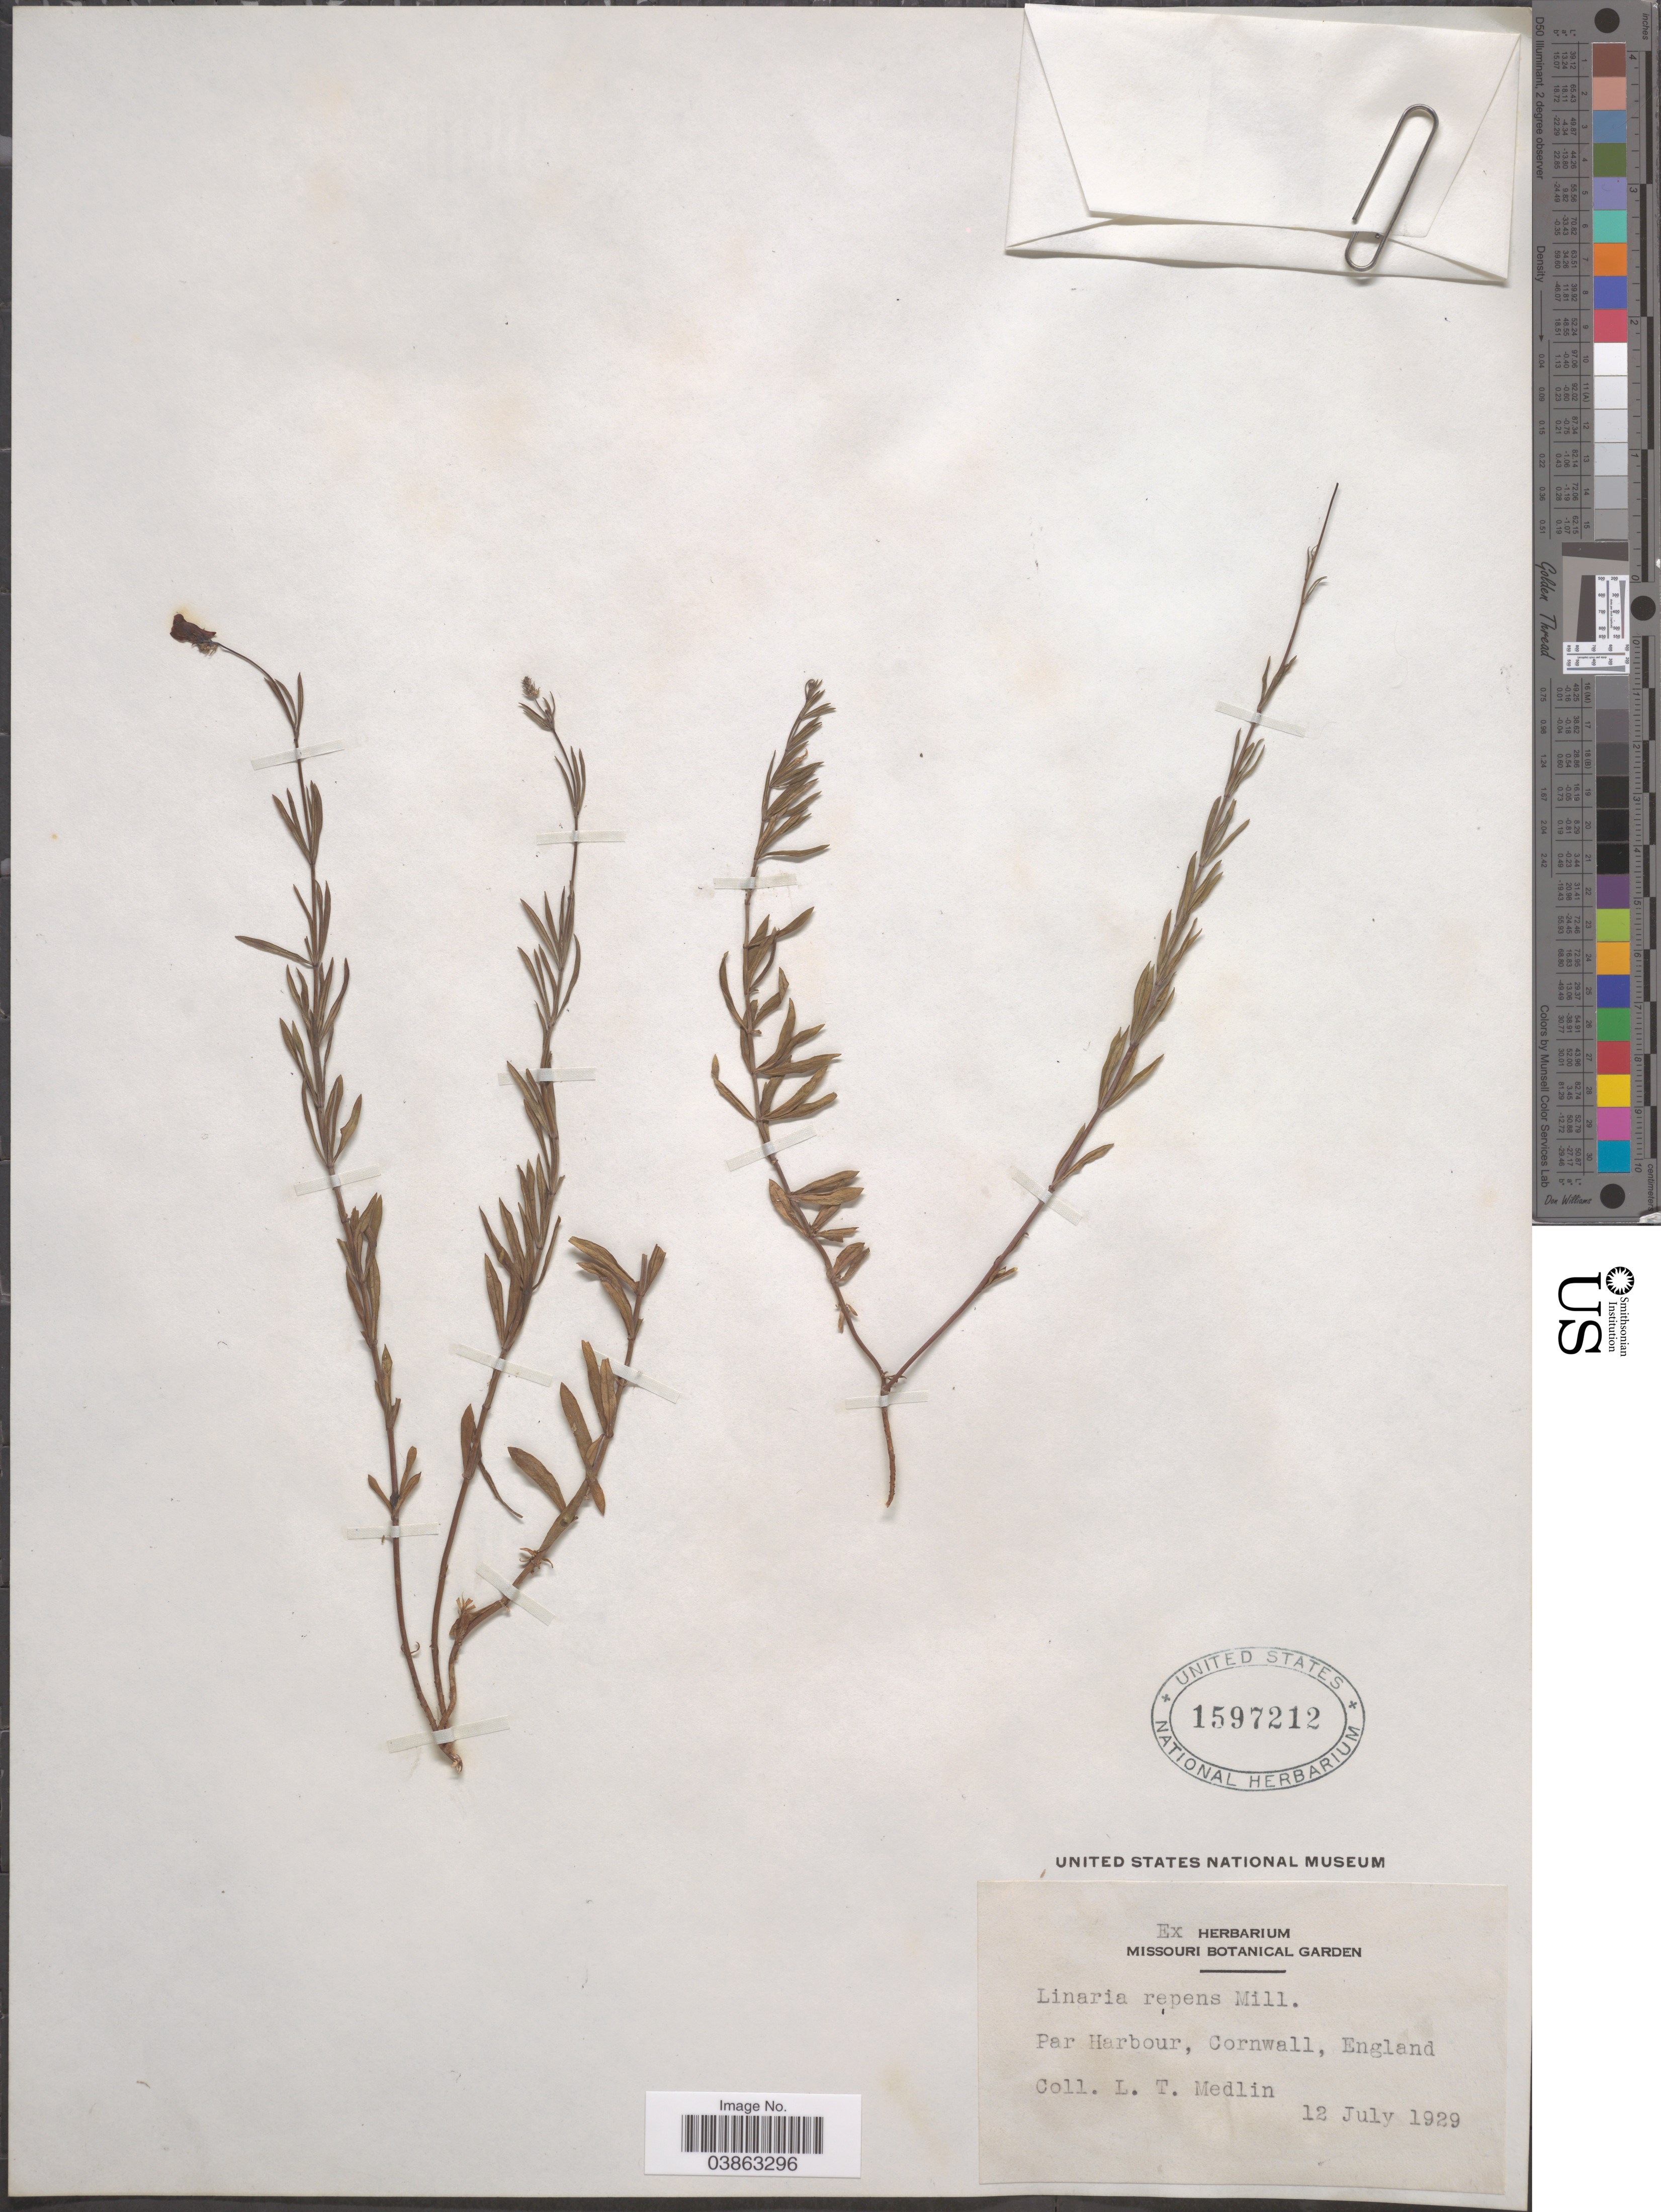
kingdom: Plantae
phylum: Tracheophyta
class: Magnoliopsida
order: Lamiales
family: Plantaginaceae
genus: Linaria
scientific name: Linaria repens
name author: (L.) Mill.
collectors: L. Medlin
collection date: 1929-07-12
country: United Kingdom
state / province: England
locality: Par Harbour, Cornwall.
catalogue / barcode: US 1597212